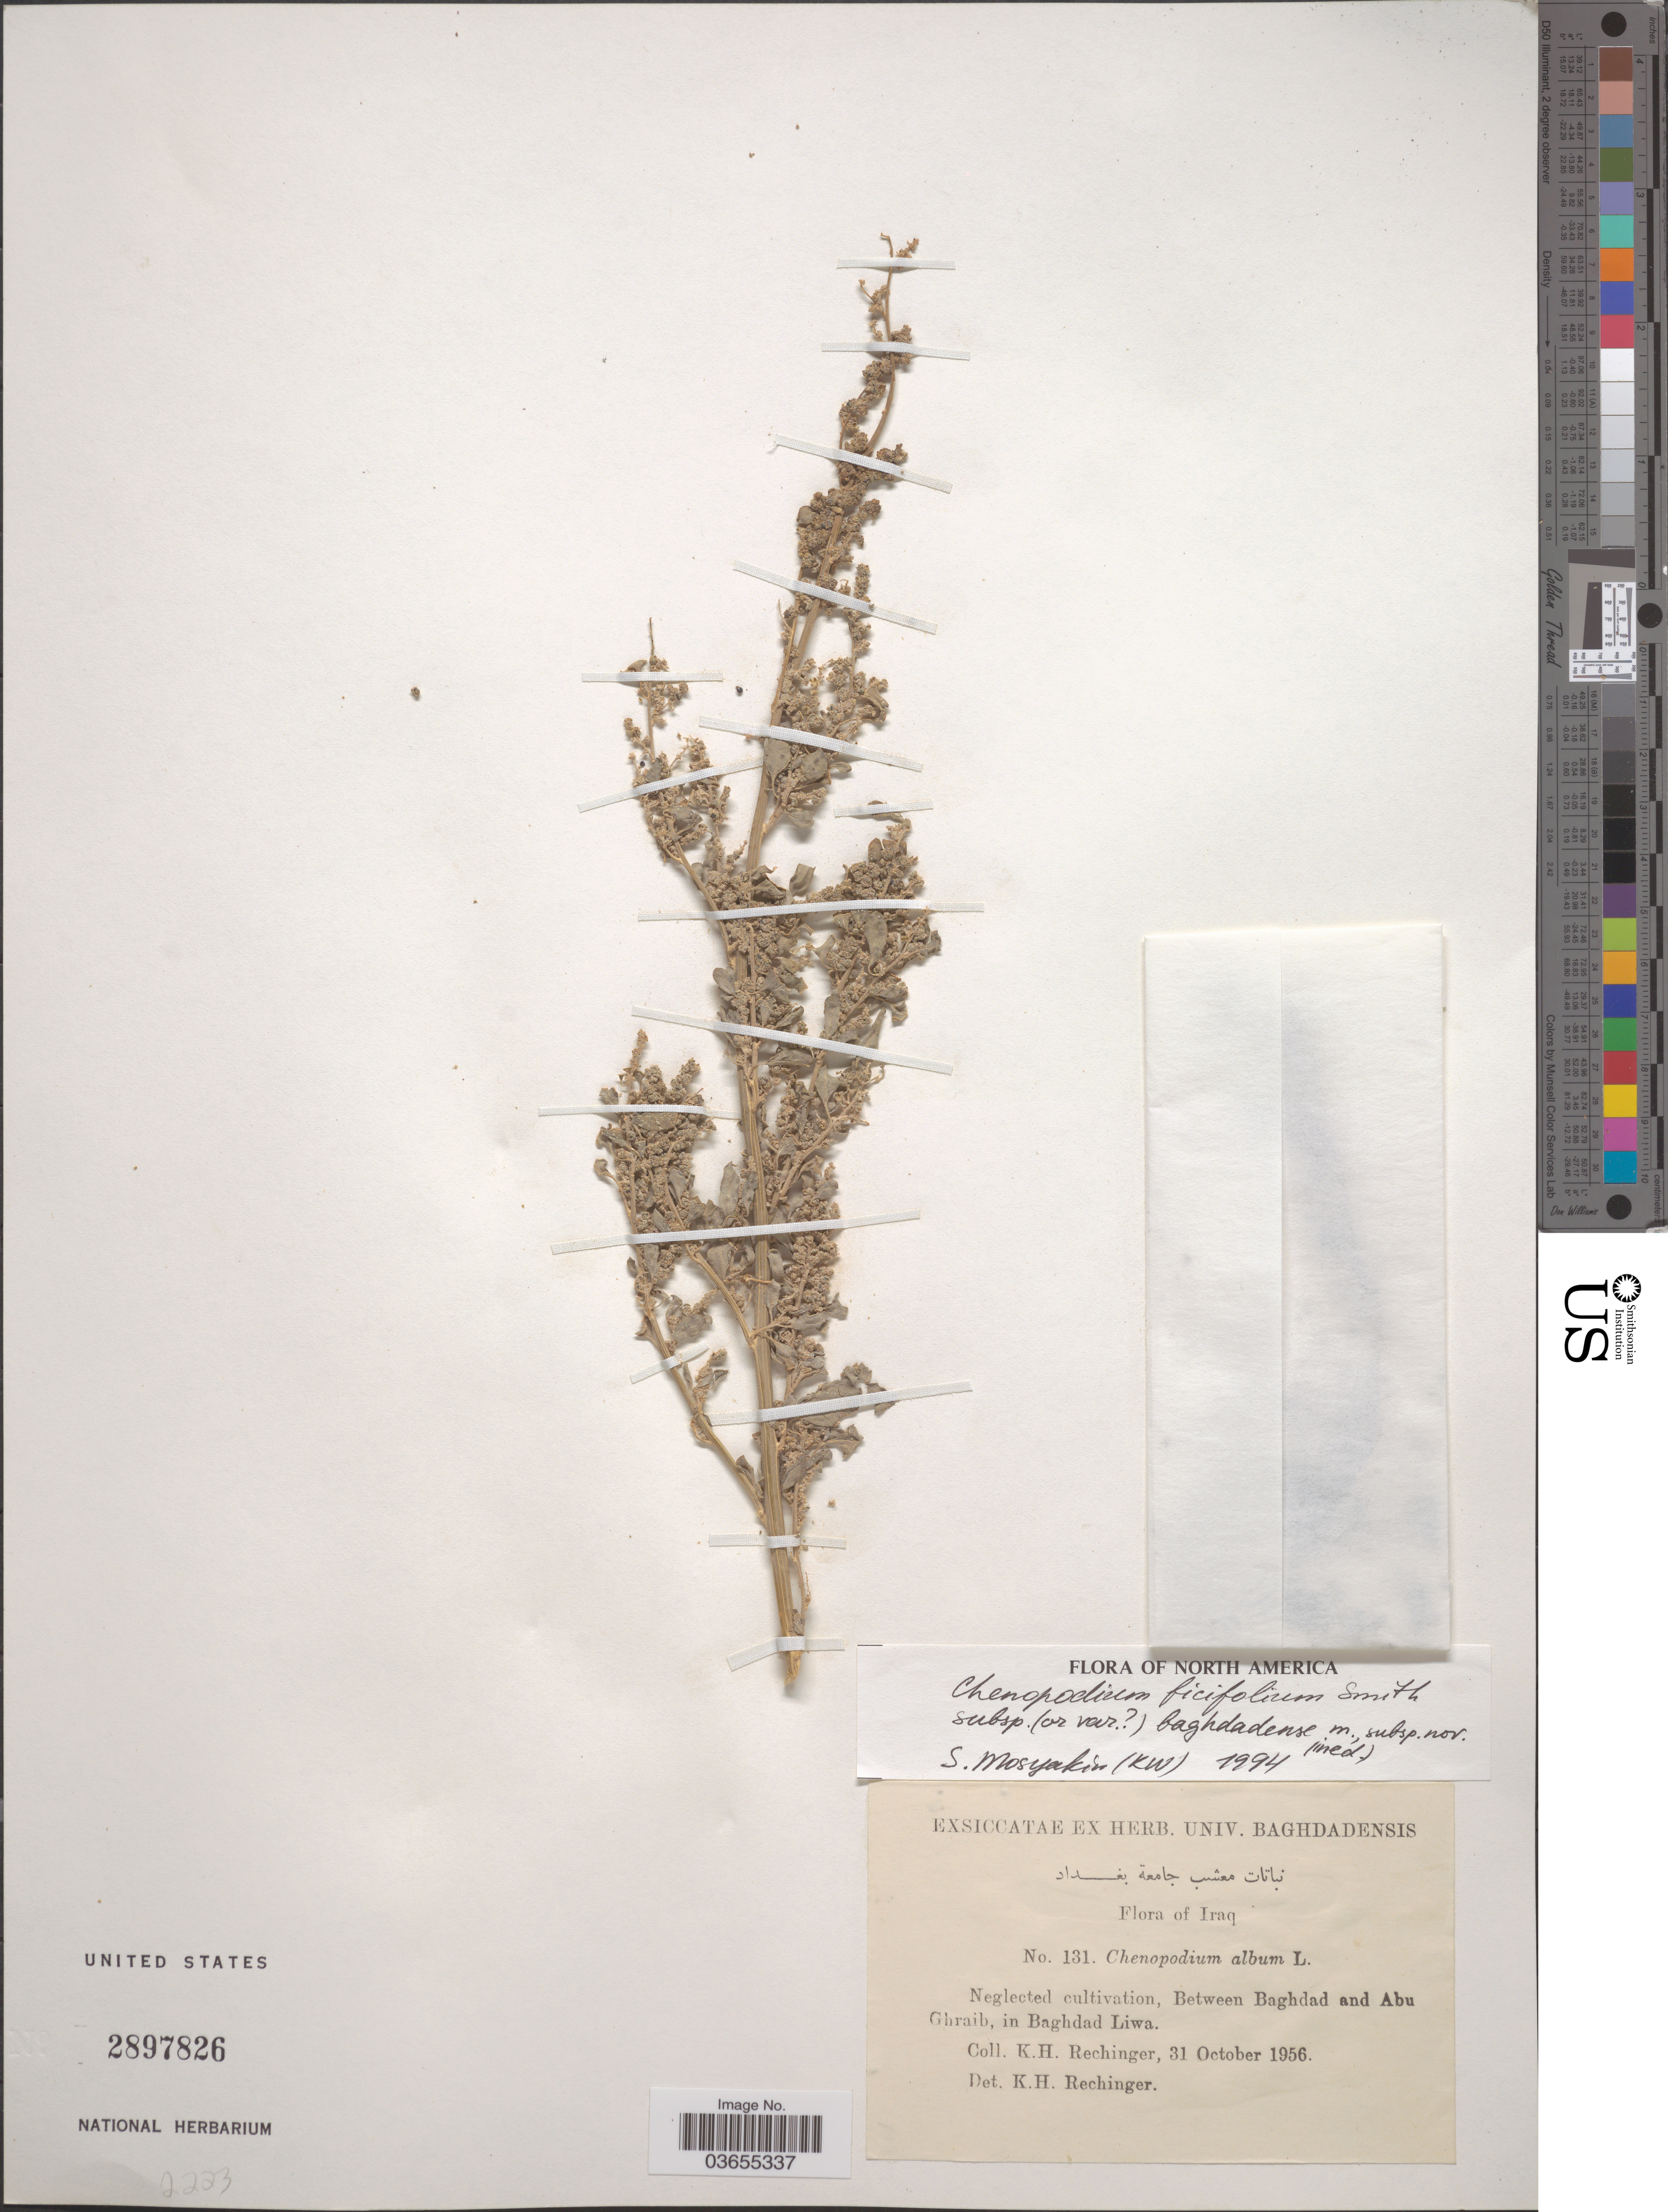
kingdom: Plantae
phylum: Tracheophyta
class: Magnoliopsida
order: Caryophyllales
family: Amaranthaceae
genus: Chenopodium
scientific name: Chenopodium ficifolium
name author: Sm.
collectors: K. H. Rechinger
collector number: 131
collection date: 1956-10-31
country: Iraq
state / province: Baghdad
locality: Between Baghdad and Abu Ghraib, in Baghdad Liwa.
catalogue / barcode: US 2897826